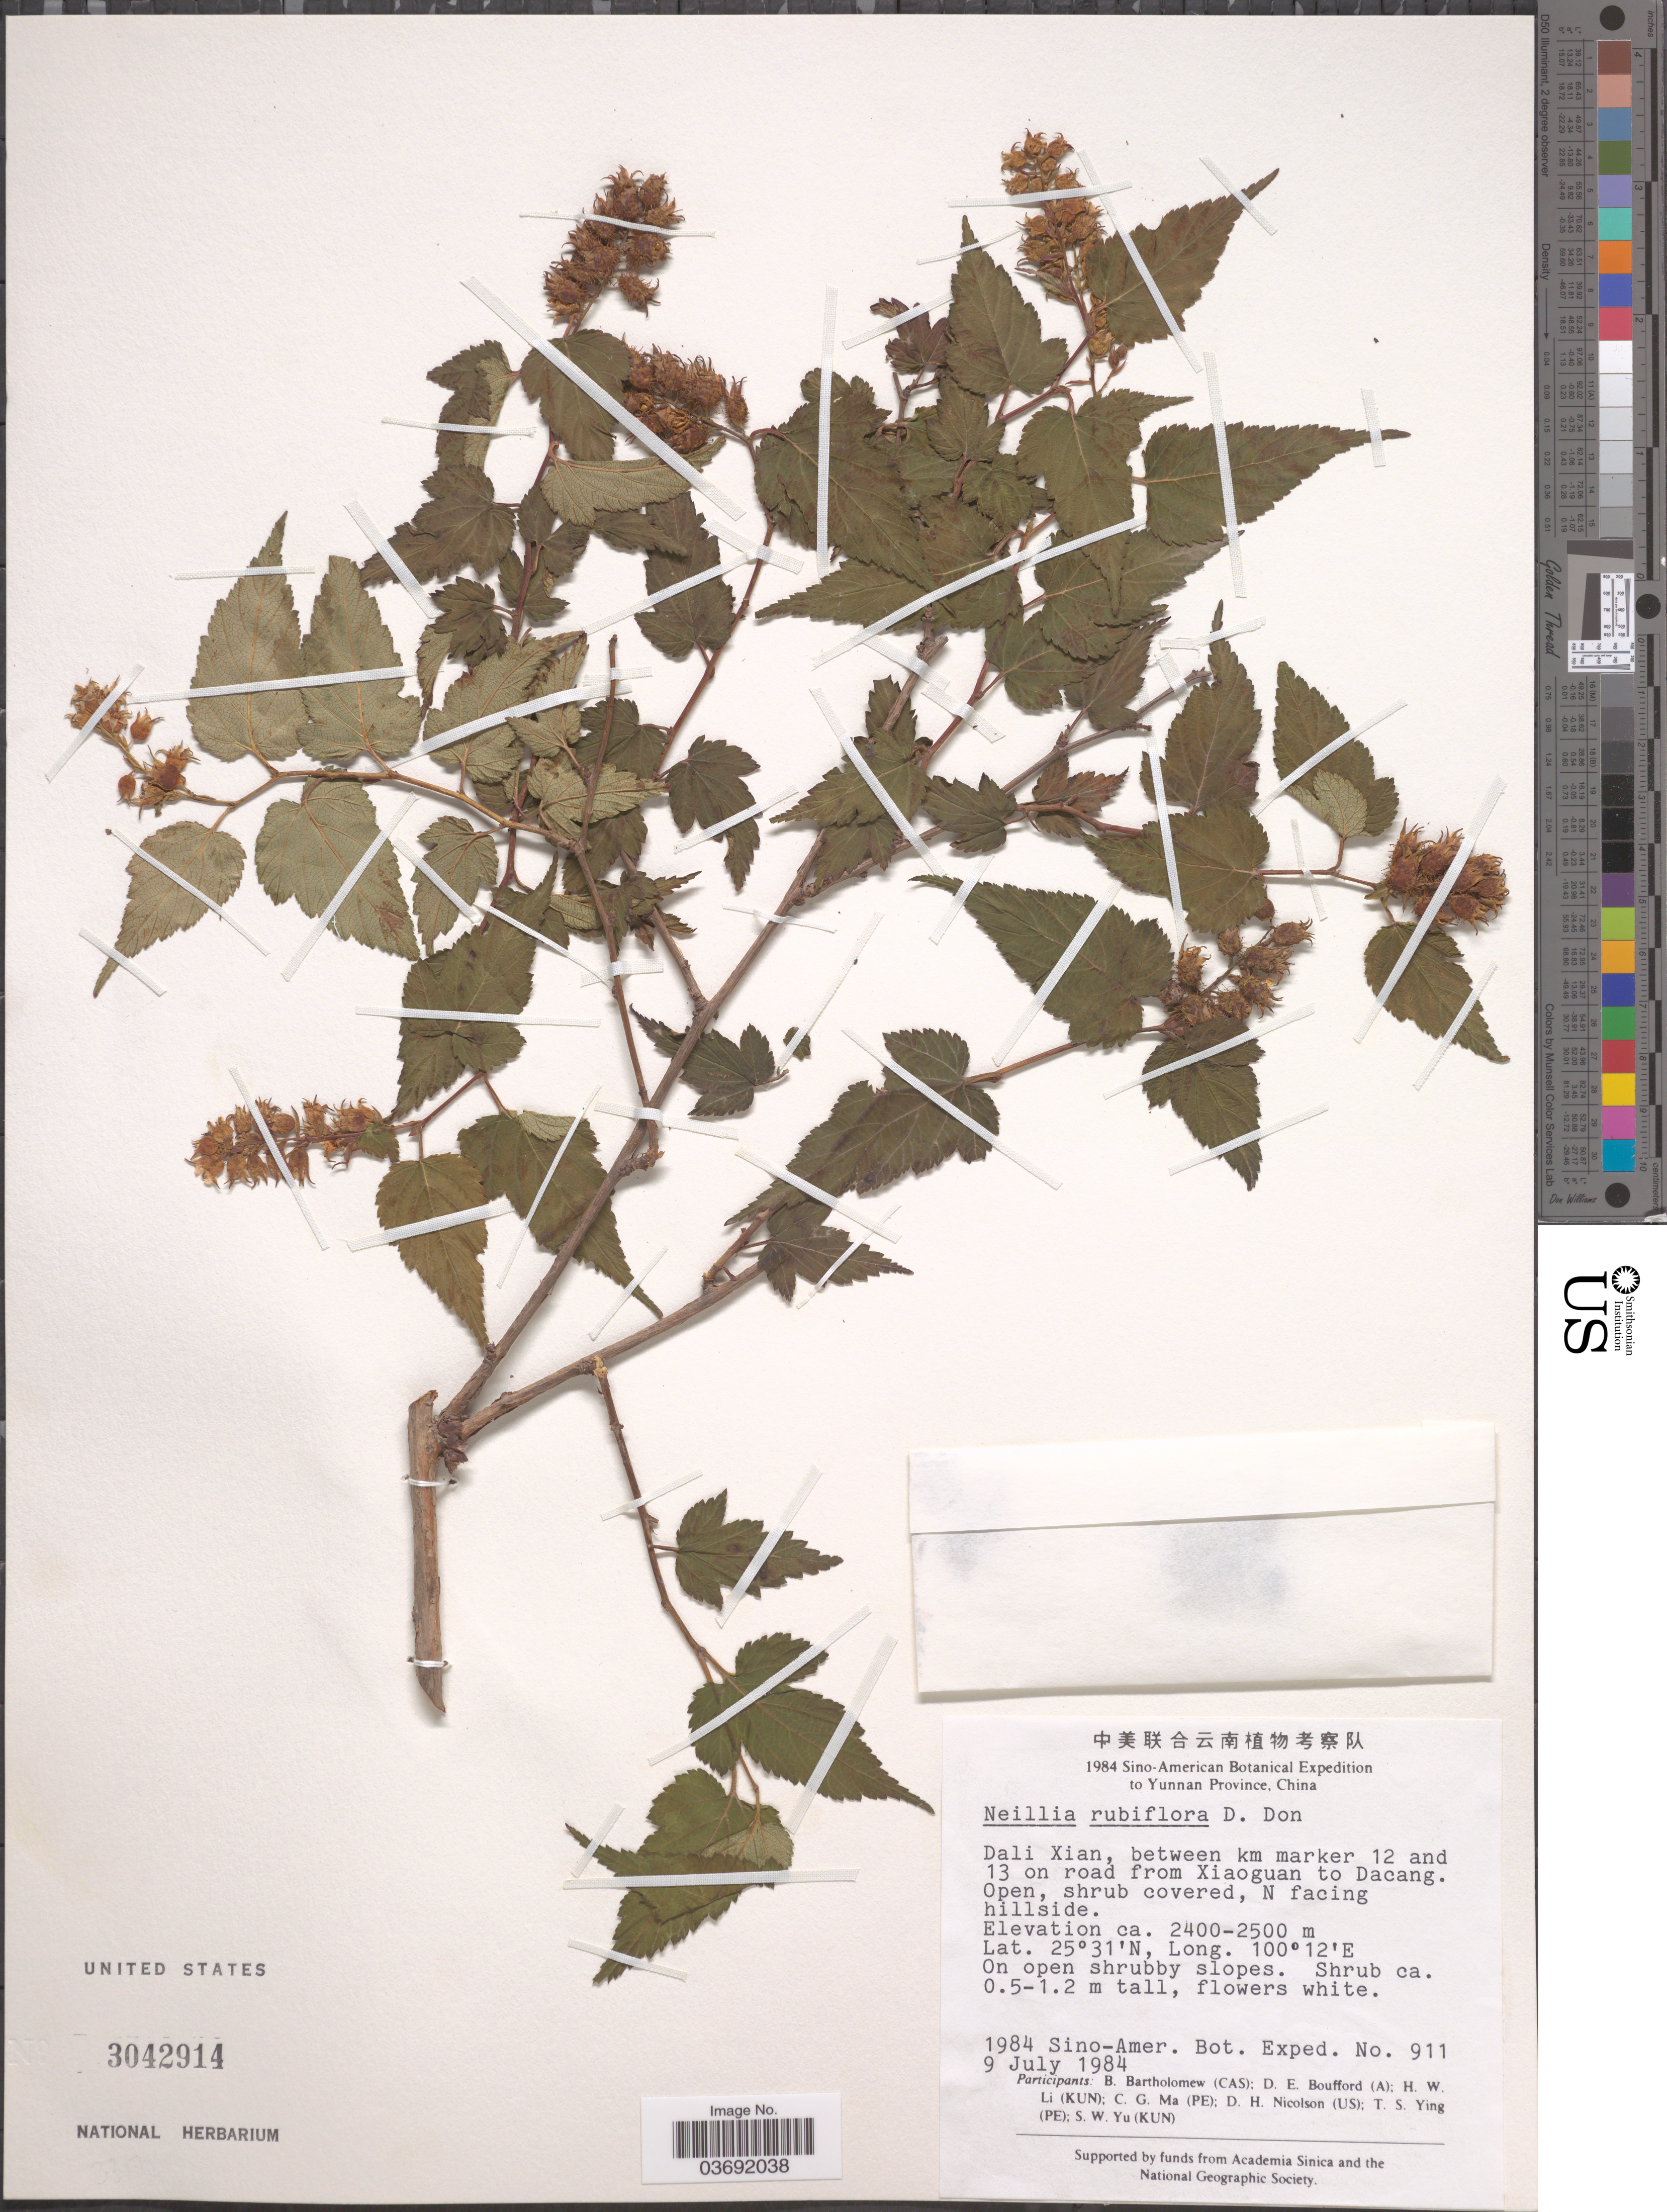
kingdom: Plantae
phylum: Tracheophyta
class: Magnoliopsida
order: Rosales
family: Rosaceae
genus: Neillia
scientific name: Neillia rubiflora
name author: D. Don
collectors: Sino-Amer. Bot. Exped. 1984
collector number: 911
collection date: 1984-07-09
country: China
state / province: Yunnan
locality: Dali Xian, between km marker 12 and 13 on road from Xiaoguan to Dacang. Open, shrub covered, N facing hillside.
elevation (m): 2400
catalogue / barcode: US 3042914